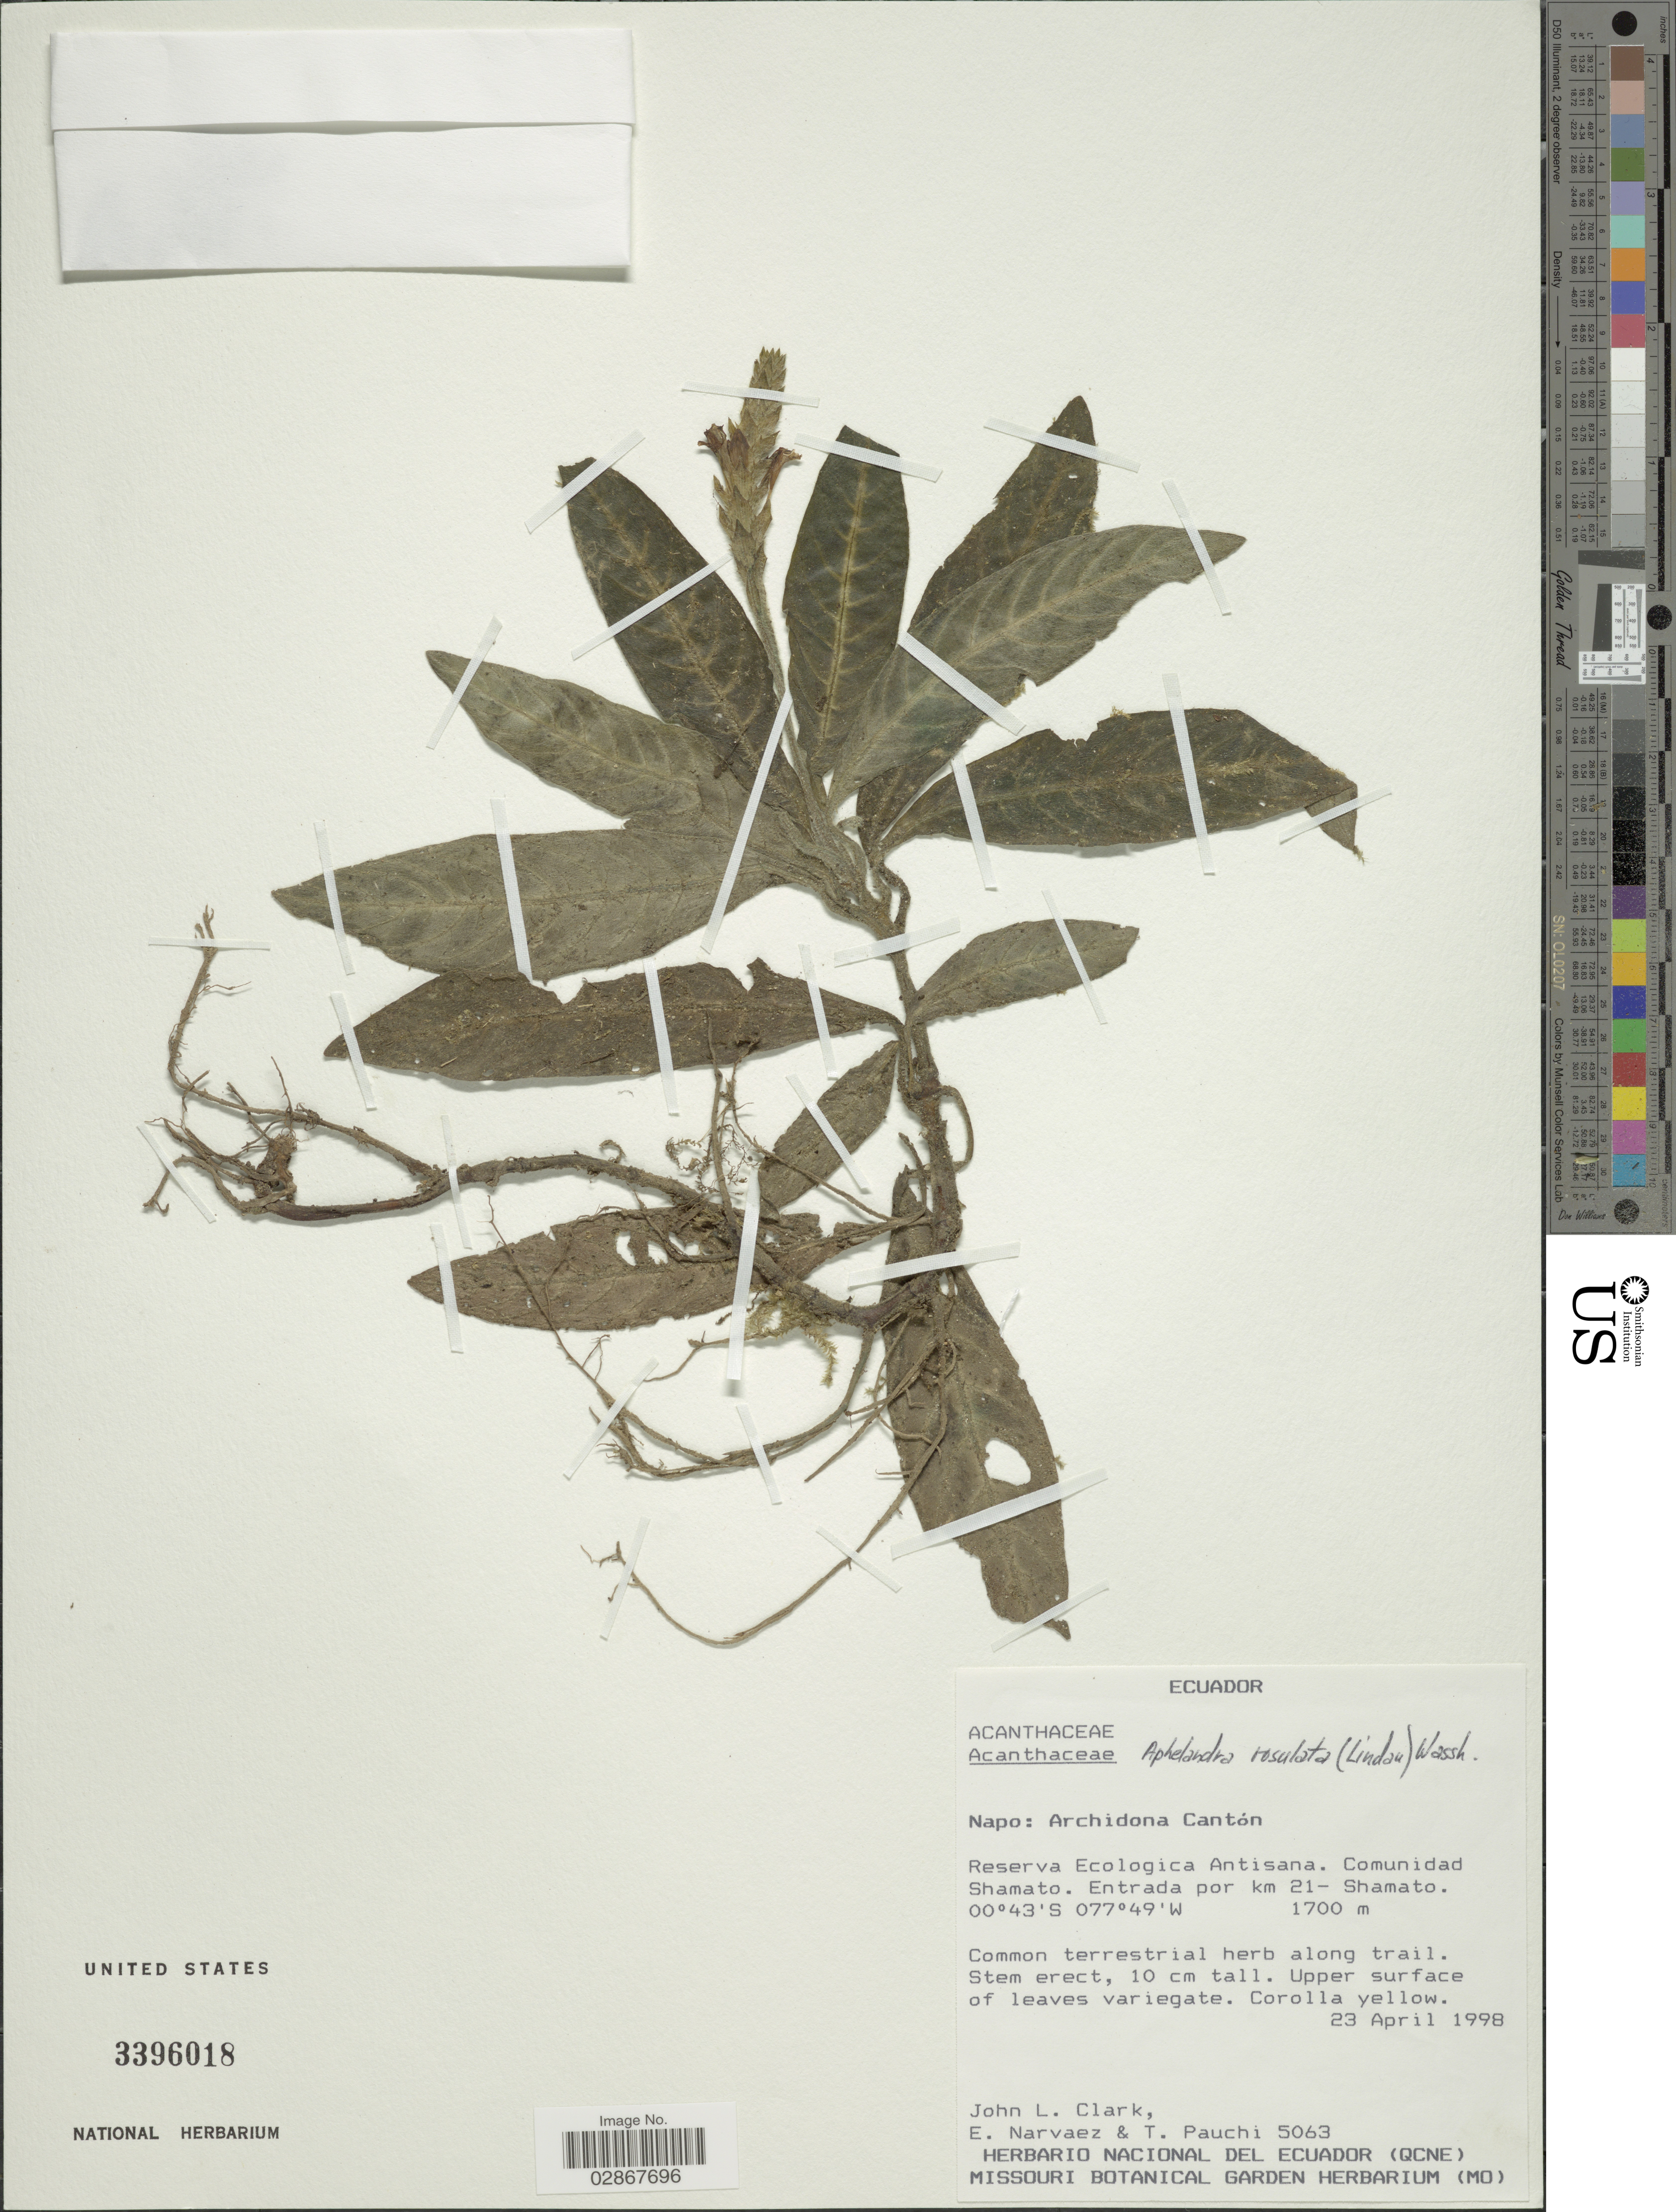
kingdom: Plantae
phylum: Tracheophyta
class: Magnoliopsida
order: Lamiales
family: Acanthaceae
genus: Aphelandra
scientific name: Aphelandra rosulata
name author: (Lindau) Wassh.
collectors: J. L. Clark, E. Narváez & T. Pauchi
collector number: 5063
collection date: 1998-04-23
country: Ecuador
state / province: Napo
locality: Archidona Cantón. Reserva Ecologica Antisana. Comunidad Shamato. Entrada por km 21-Shamato.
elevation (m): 1700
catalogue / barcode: US 3396018